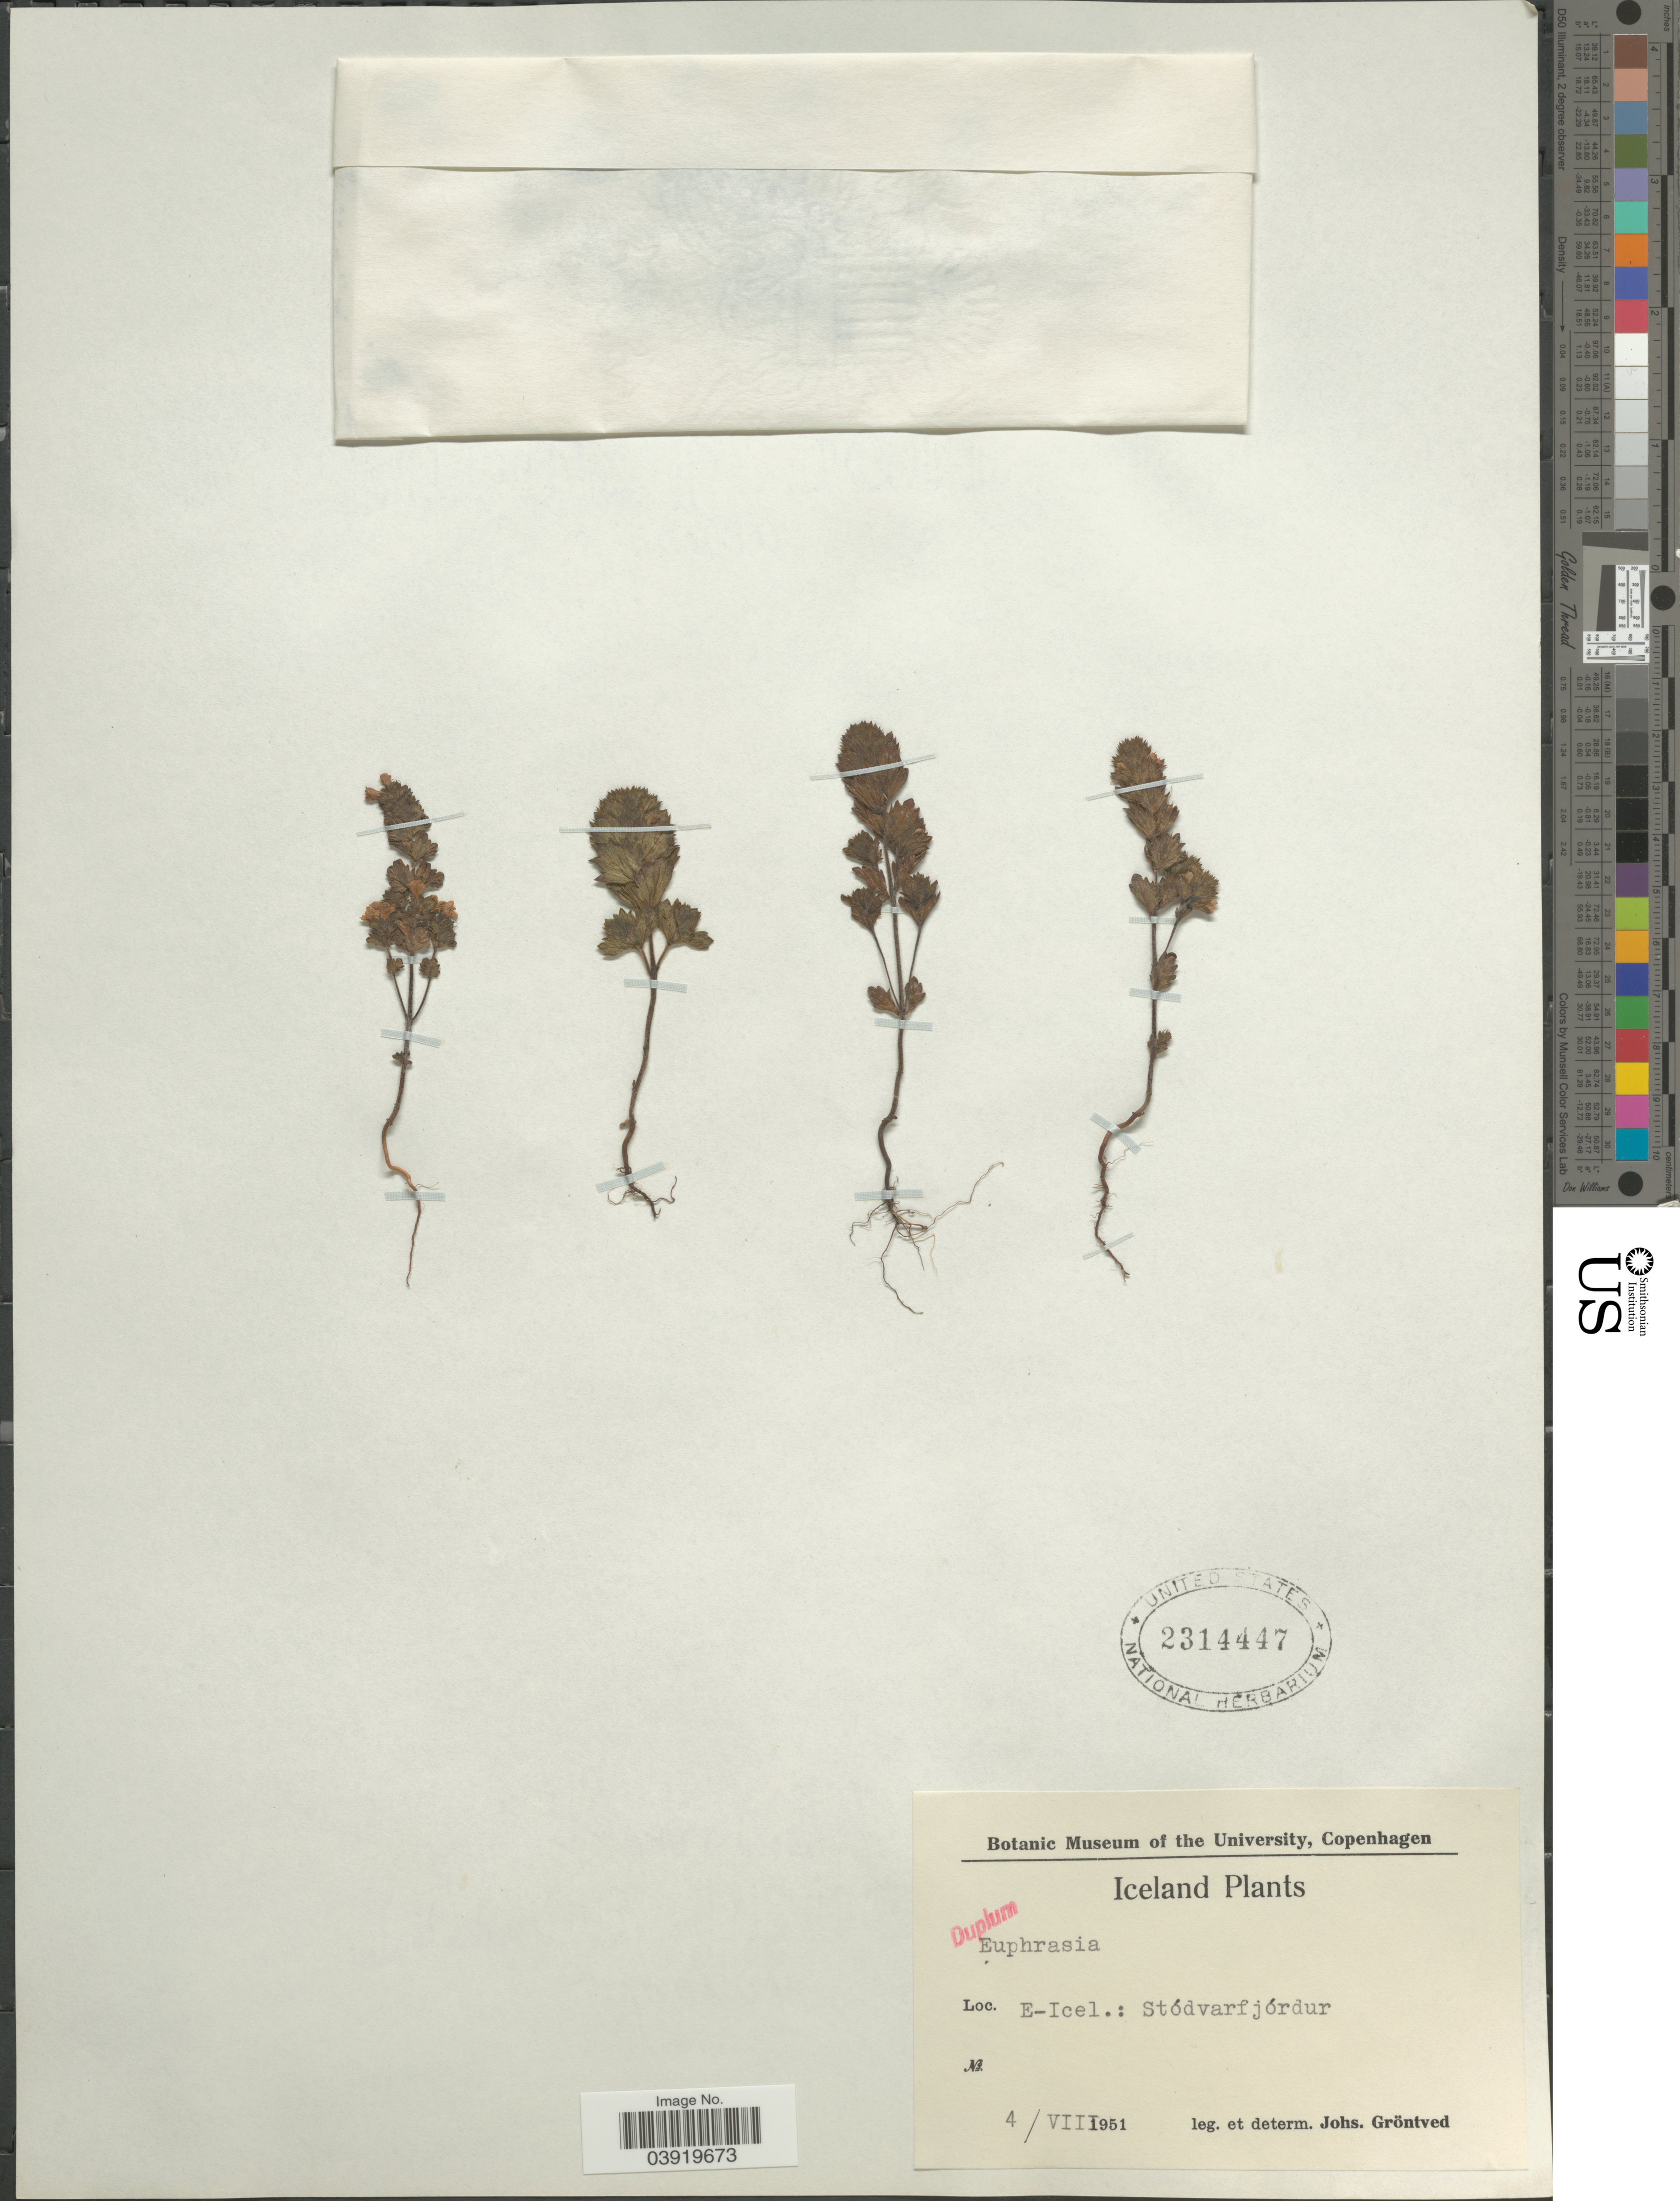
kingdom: Plantae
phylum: Tracheophyta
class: Magnoliopsida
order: Lamiales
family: Orobanchaceae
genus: Euphrasia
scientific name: Euphrasia sp.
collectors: J. Gröntved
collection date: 1951-08-04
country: Iceland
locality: E-Icel.: Stódvarfjórdur.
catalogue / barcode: US 2314447